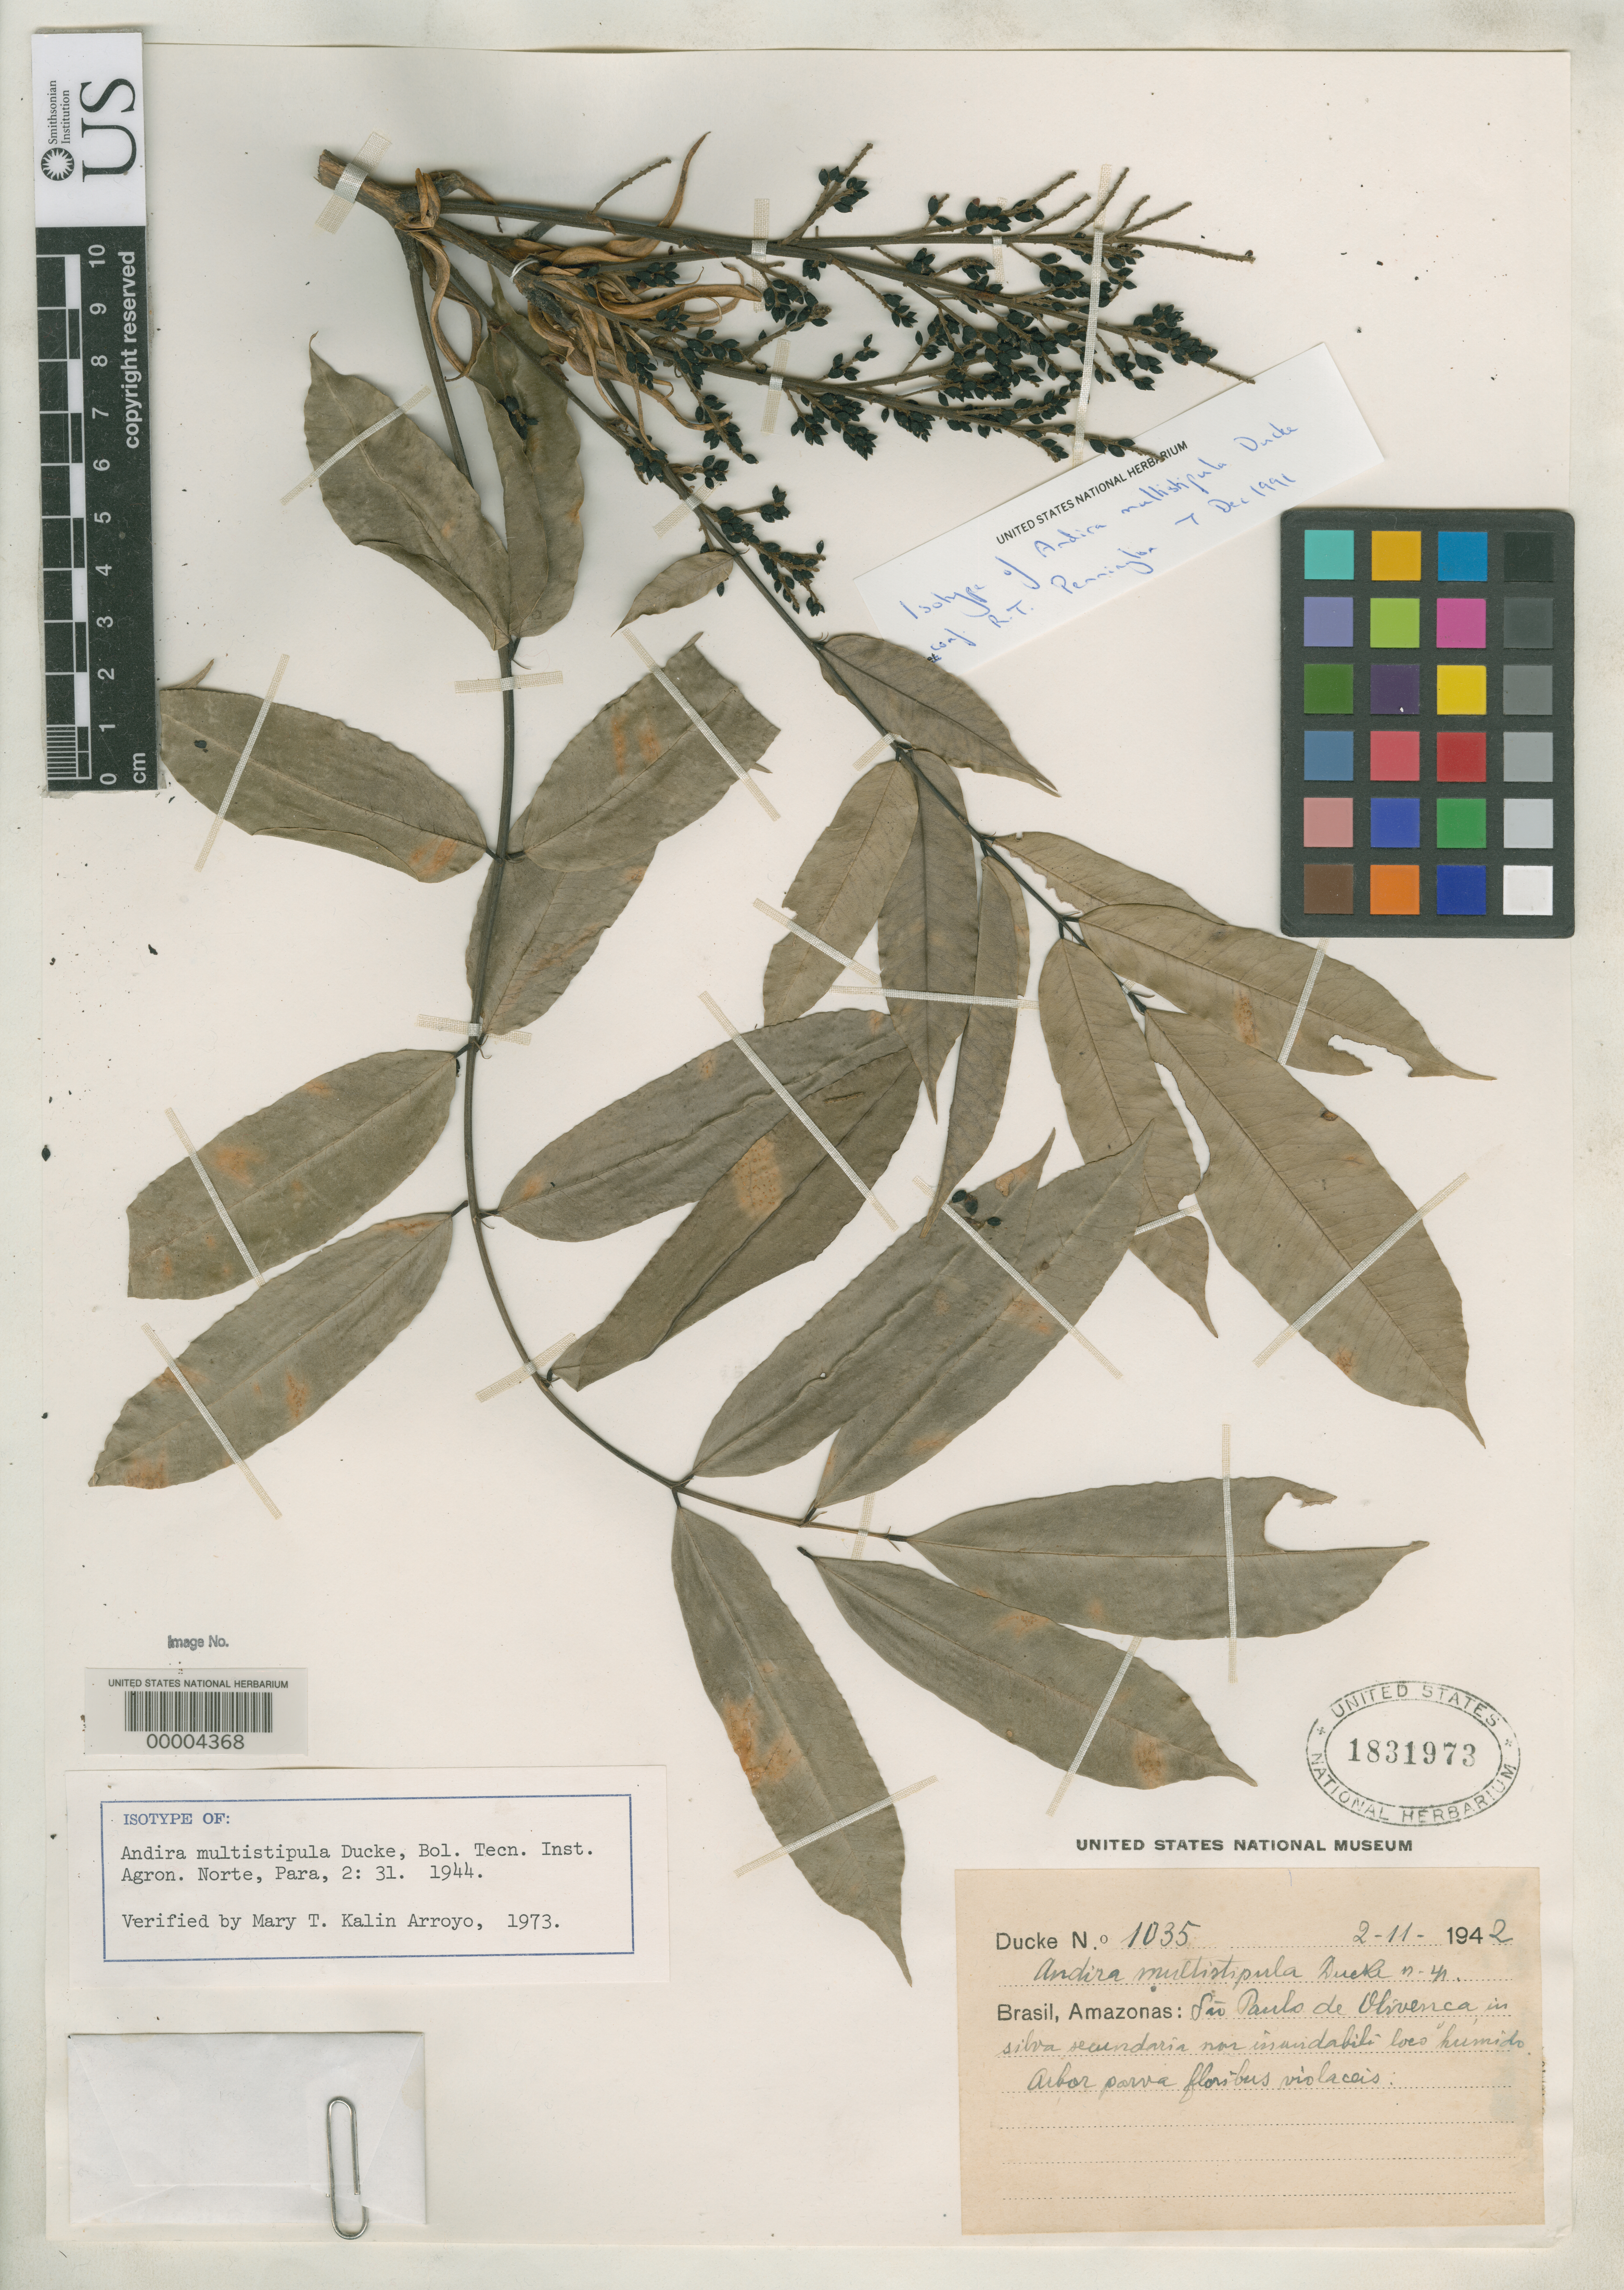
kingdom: Plantae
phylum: Tracheophyta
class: Magnoliopsida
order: Fabales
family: Fabaceae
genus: Andira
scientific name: Andira multistipula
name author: Ducke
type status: Isotype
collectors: A. Ducke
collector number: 1035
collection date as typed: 1942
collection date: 1942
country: Brazil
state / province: Amazonas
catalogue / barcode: US 1831973